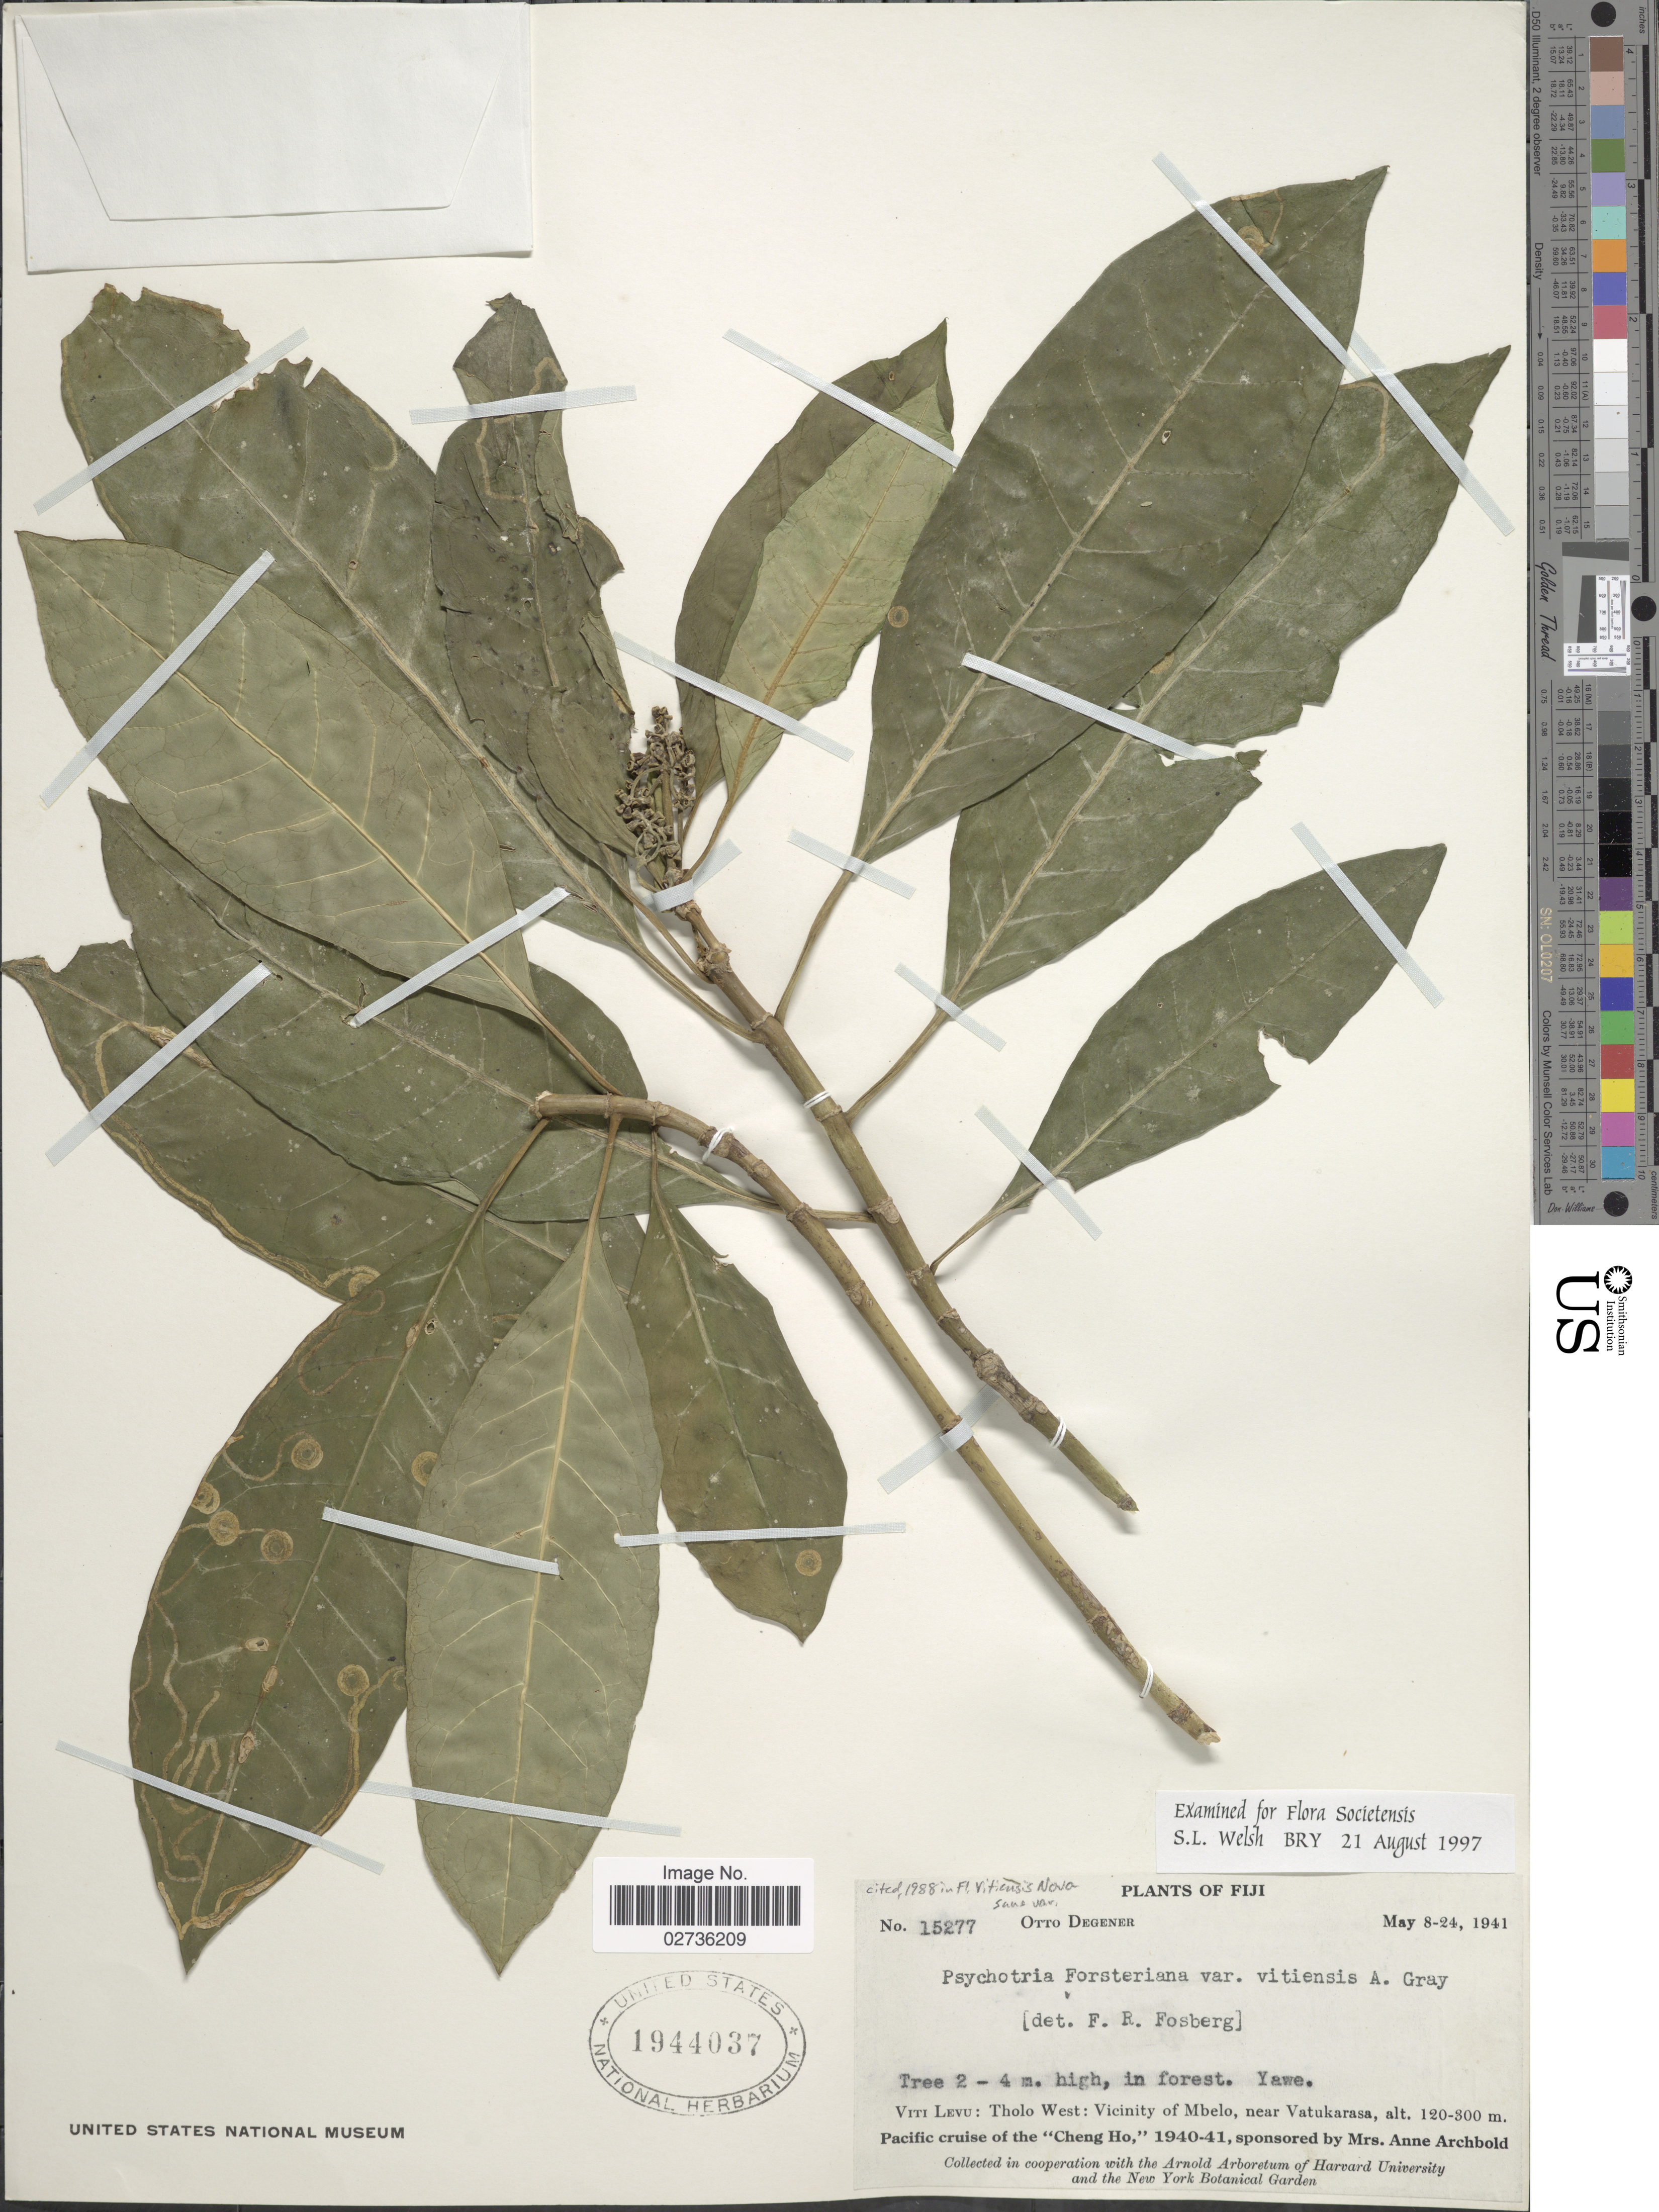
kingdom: Plantae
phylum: Tracheophyta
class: Magnoliopsida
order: Gentianales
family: Rubiaceae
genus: Psychotria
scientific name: Psychotria forsteriana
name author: A. Gray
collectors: O. Degener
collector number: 15277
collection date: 1941-05-08/1941-05-24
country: Fiji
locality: Yawe. Viti Levu: Tholo West: Vicinity of Mbelo, near Vatukarasa.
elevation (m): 120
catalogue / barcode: US 1944037